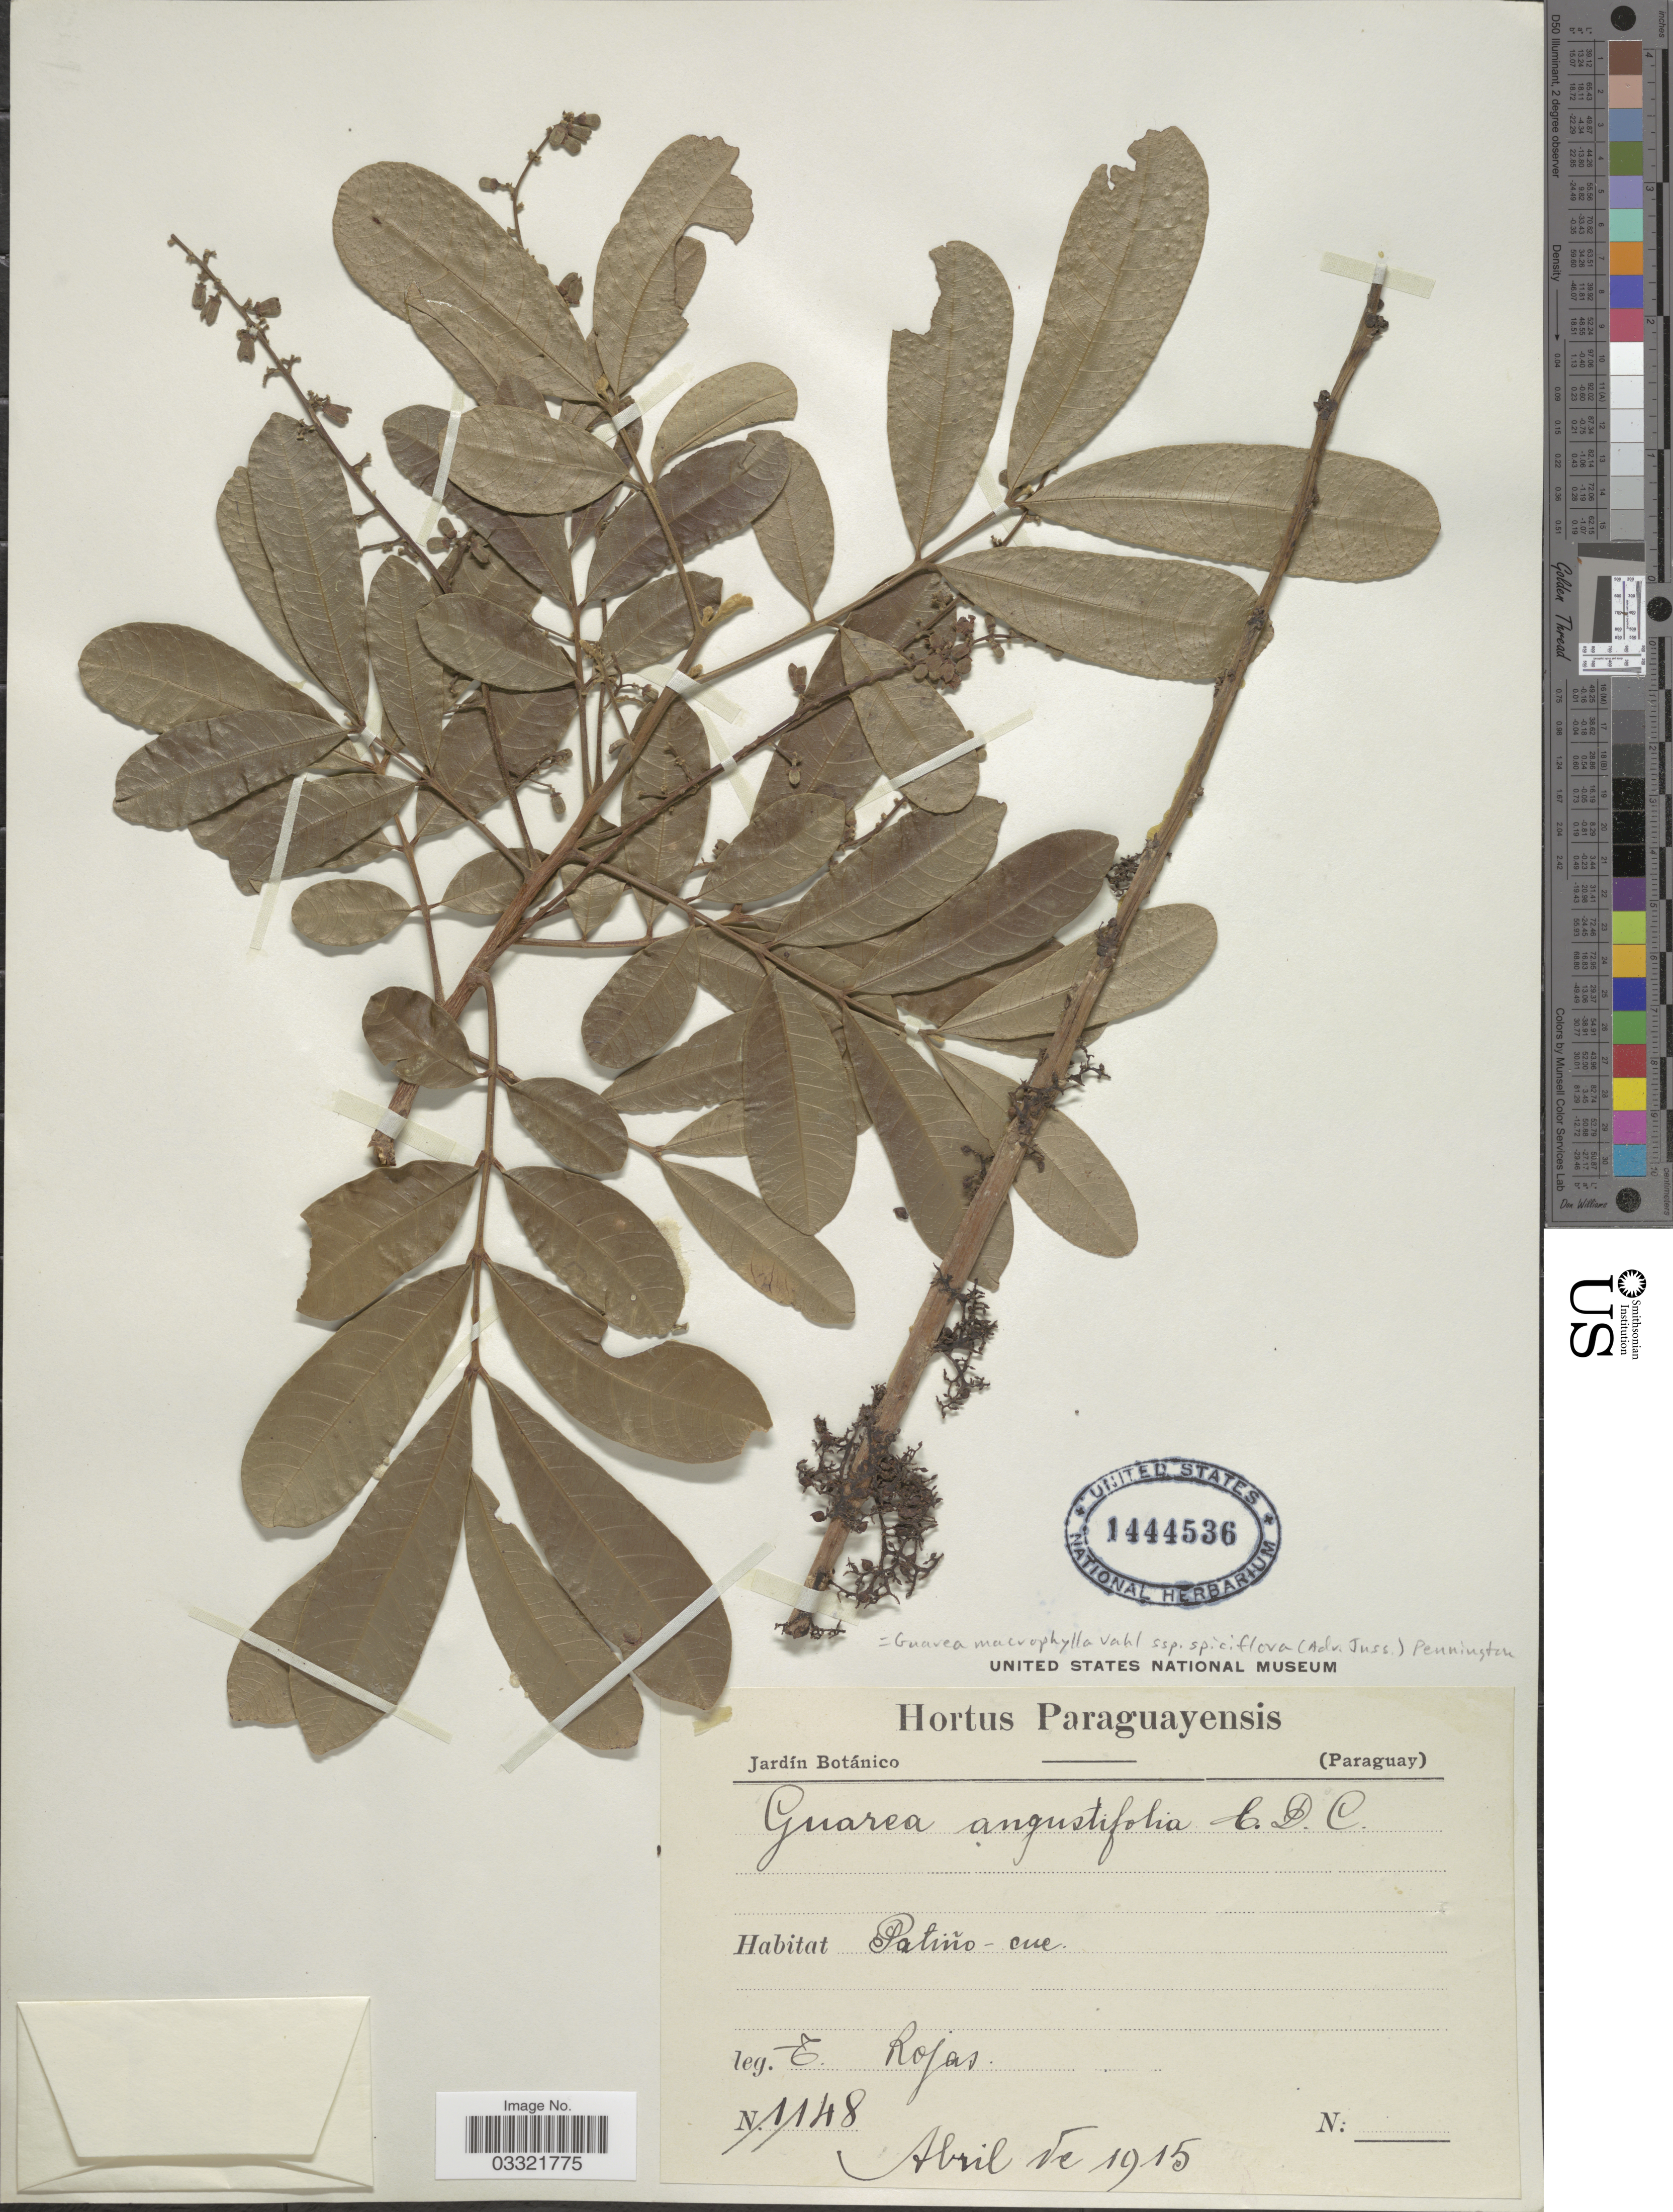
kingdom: Plantae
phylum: Tracheophyta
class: Magnoliopsida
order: Sapindales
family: Meliaceae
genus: Guarea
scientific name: Guarea macrophylla subsp. spiciflora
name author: (A. Juss.) T.D. Penn.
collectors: T. Rojas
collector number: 1148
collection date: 1915-04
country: Paraguay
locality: Patiño-cue.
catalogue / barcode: US 1444536